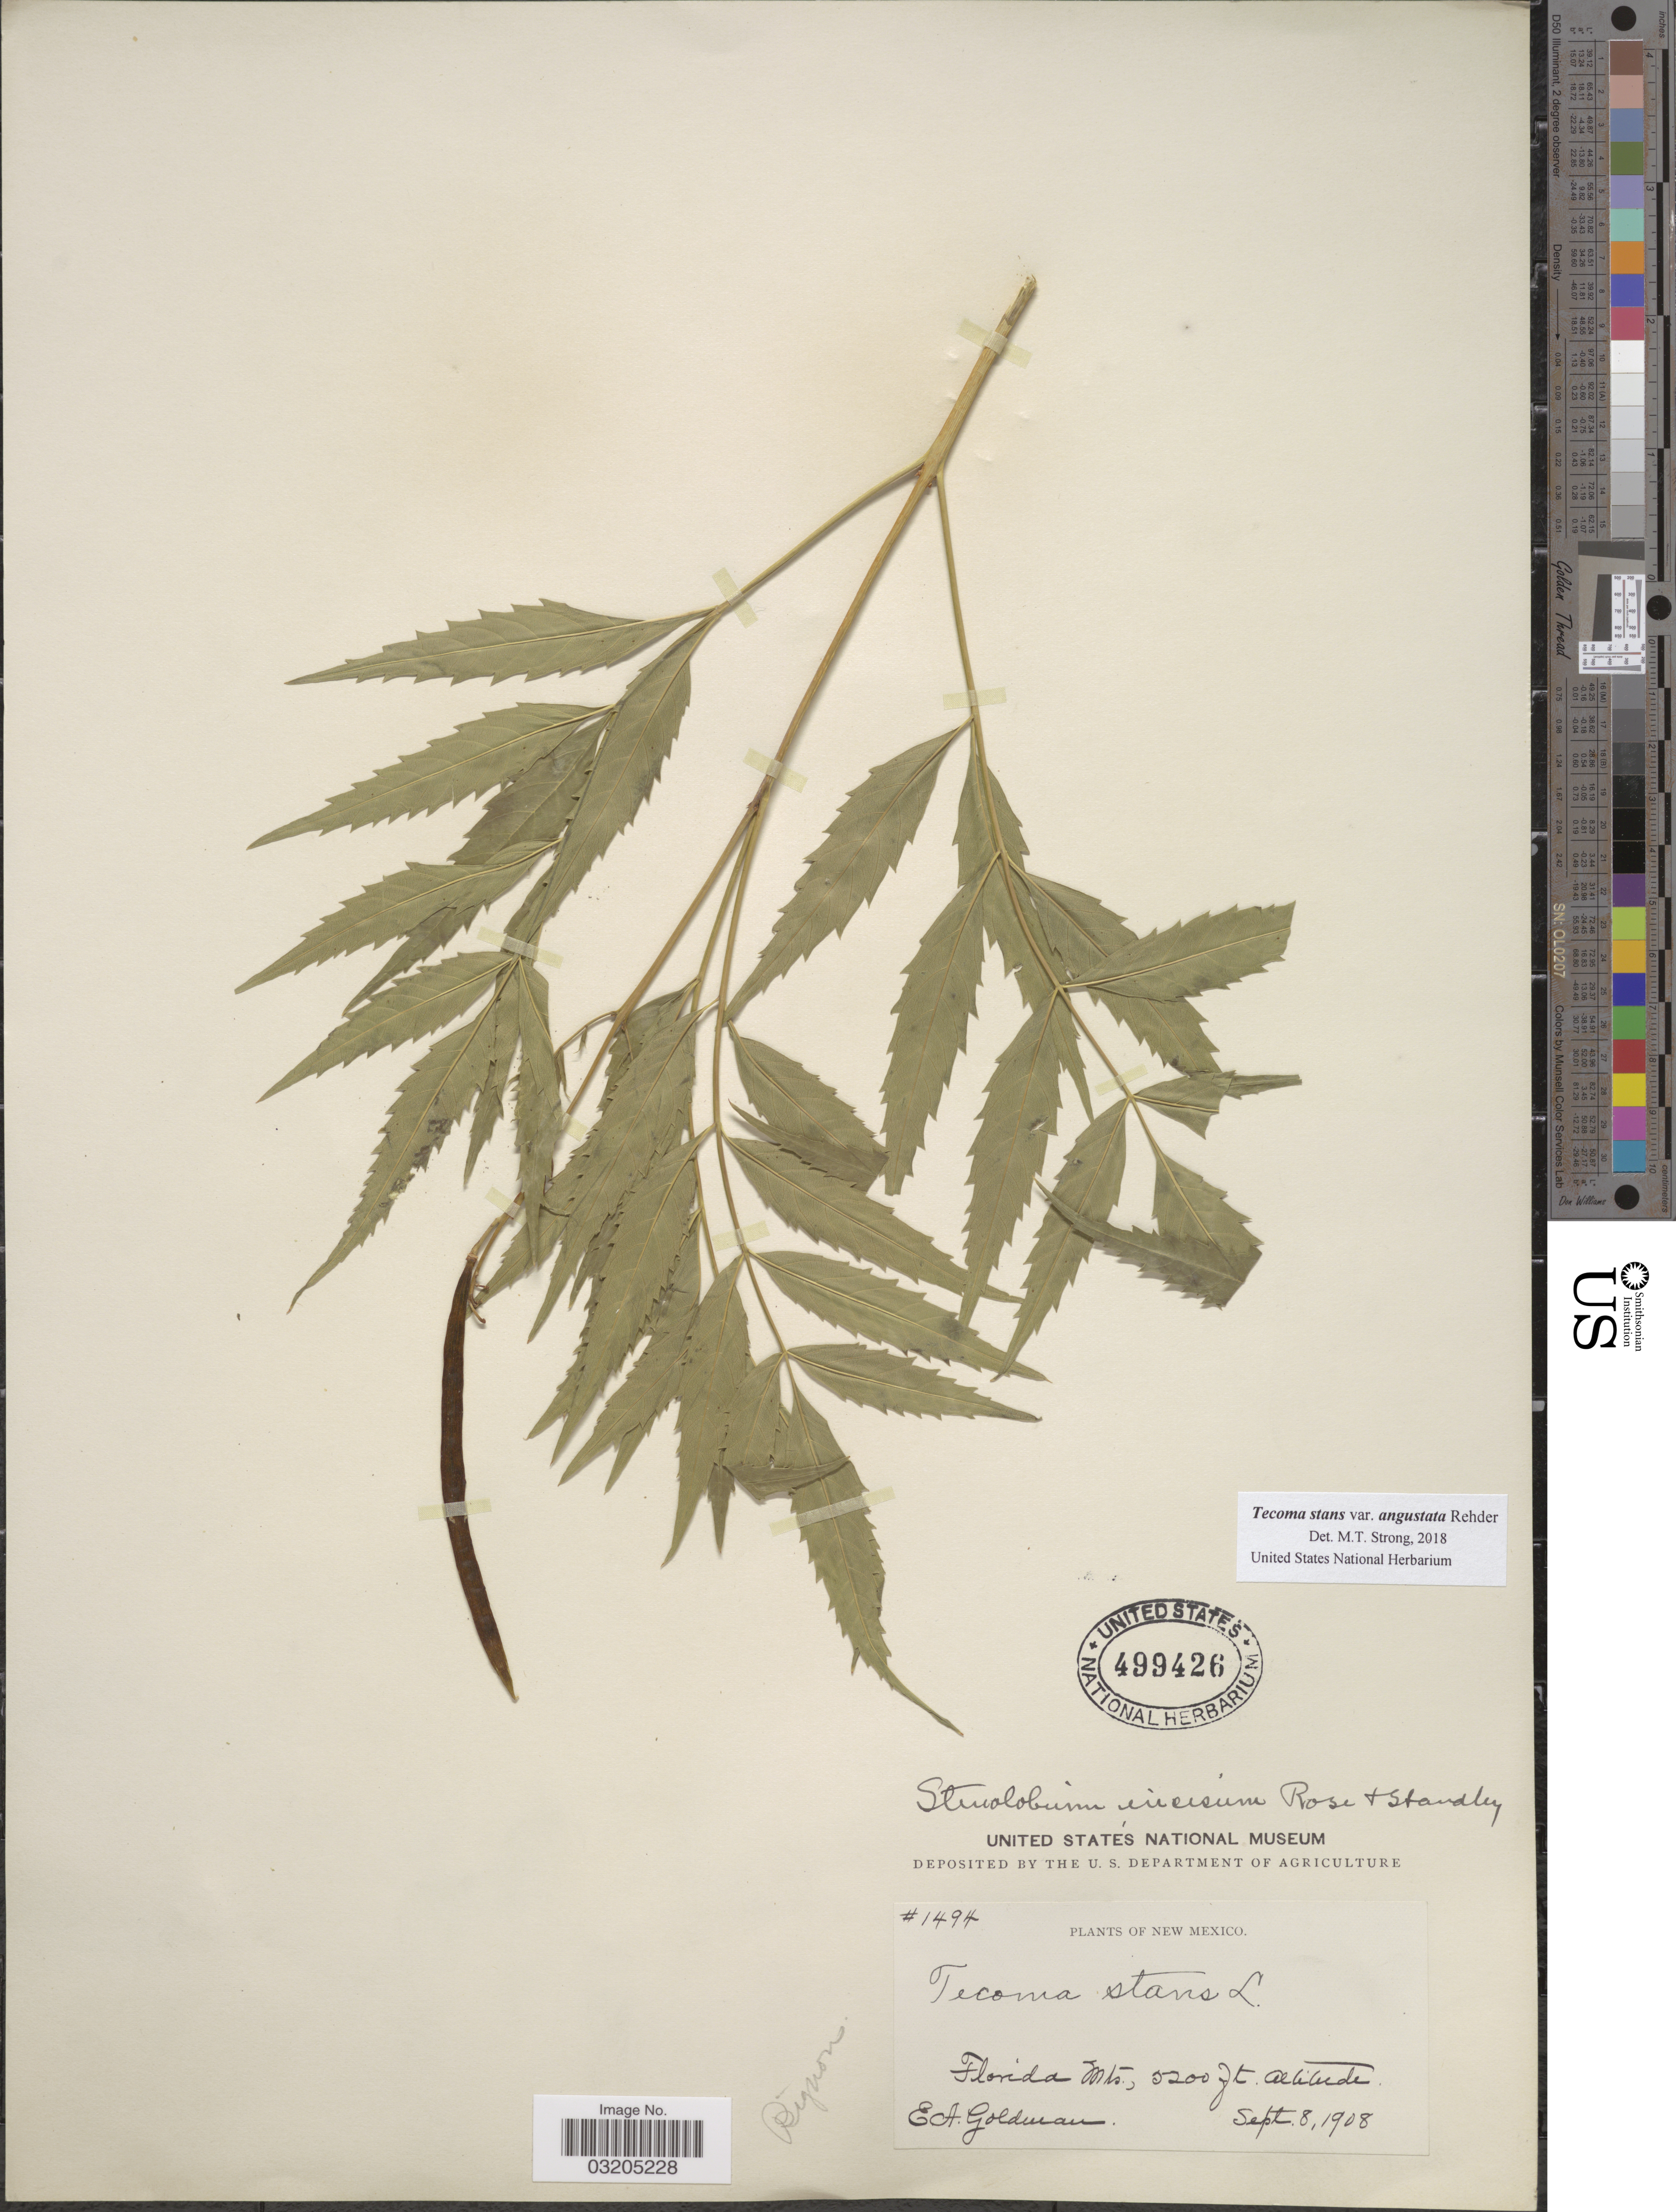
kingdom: Plantae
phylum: Tracheophyta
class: Magnoliopsida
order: Lamiales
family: Bignoniaceae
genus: Tecoma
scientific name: Tecoma stans var. angustata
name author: Rehder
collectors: E. A. Goldman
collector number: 1494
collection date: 1908-09-08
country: United States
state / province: New Mexico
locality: Florida Mts.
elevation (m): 1585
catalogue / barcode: US 499426